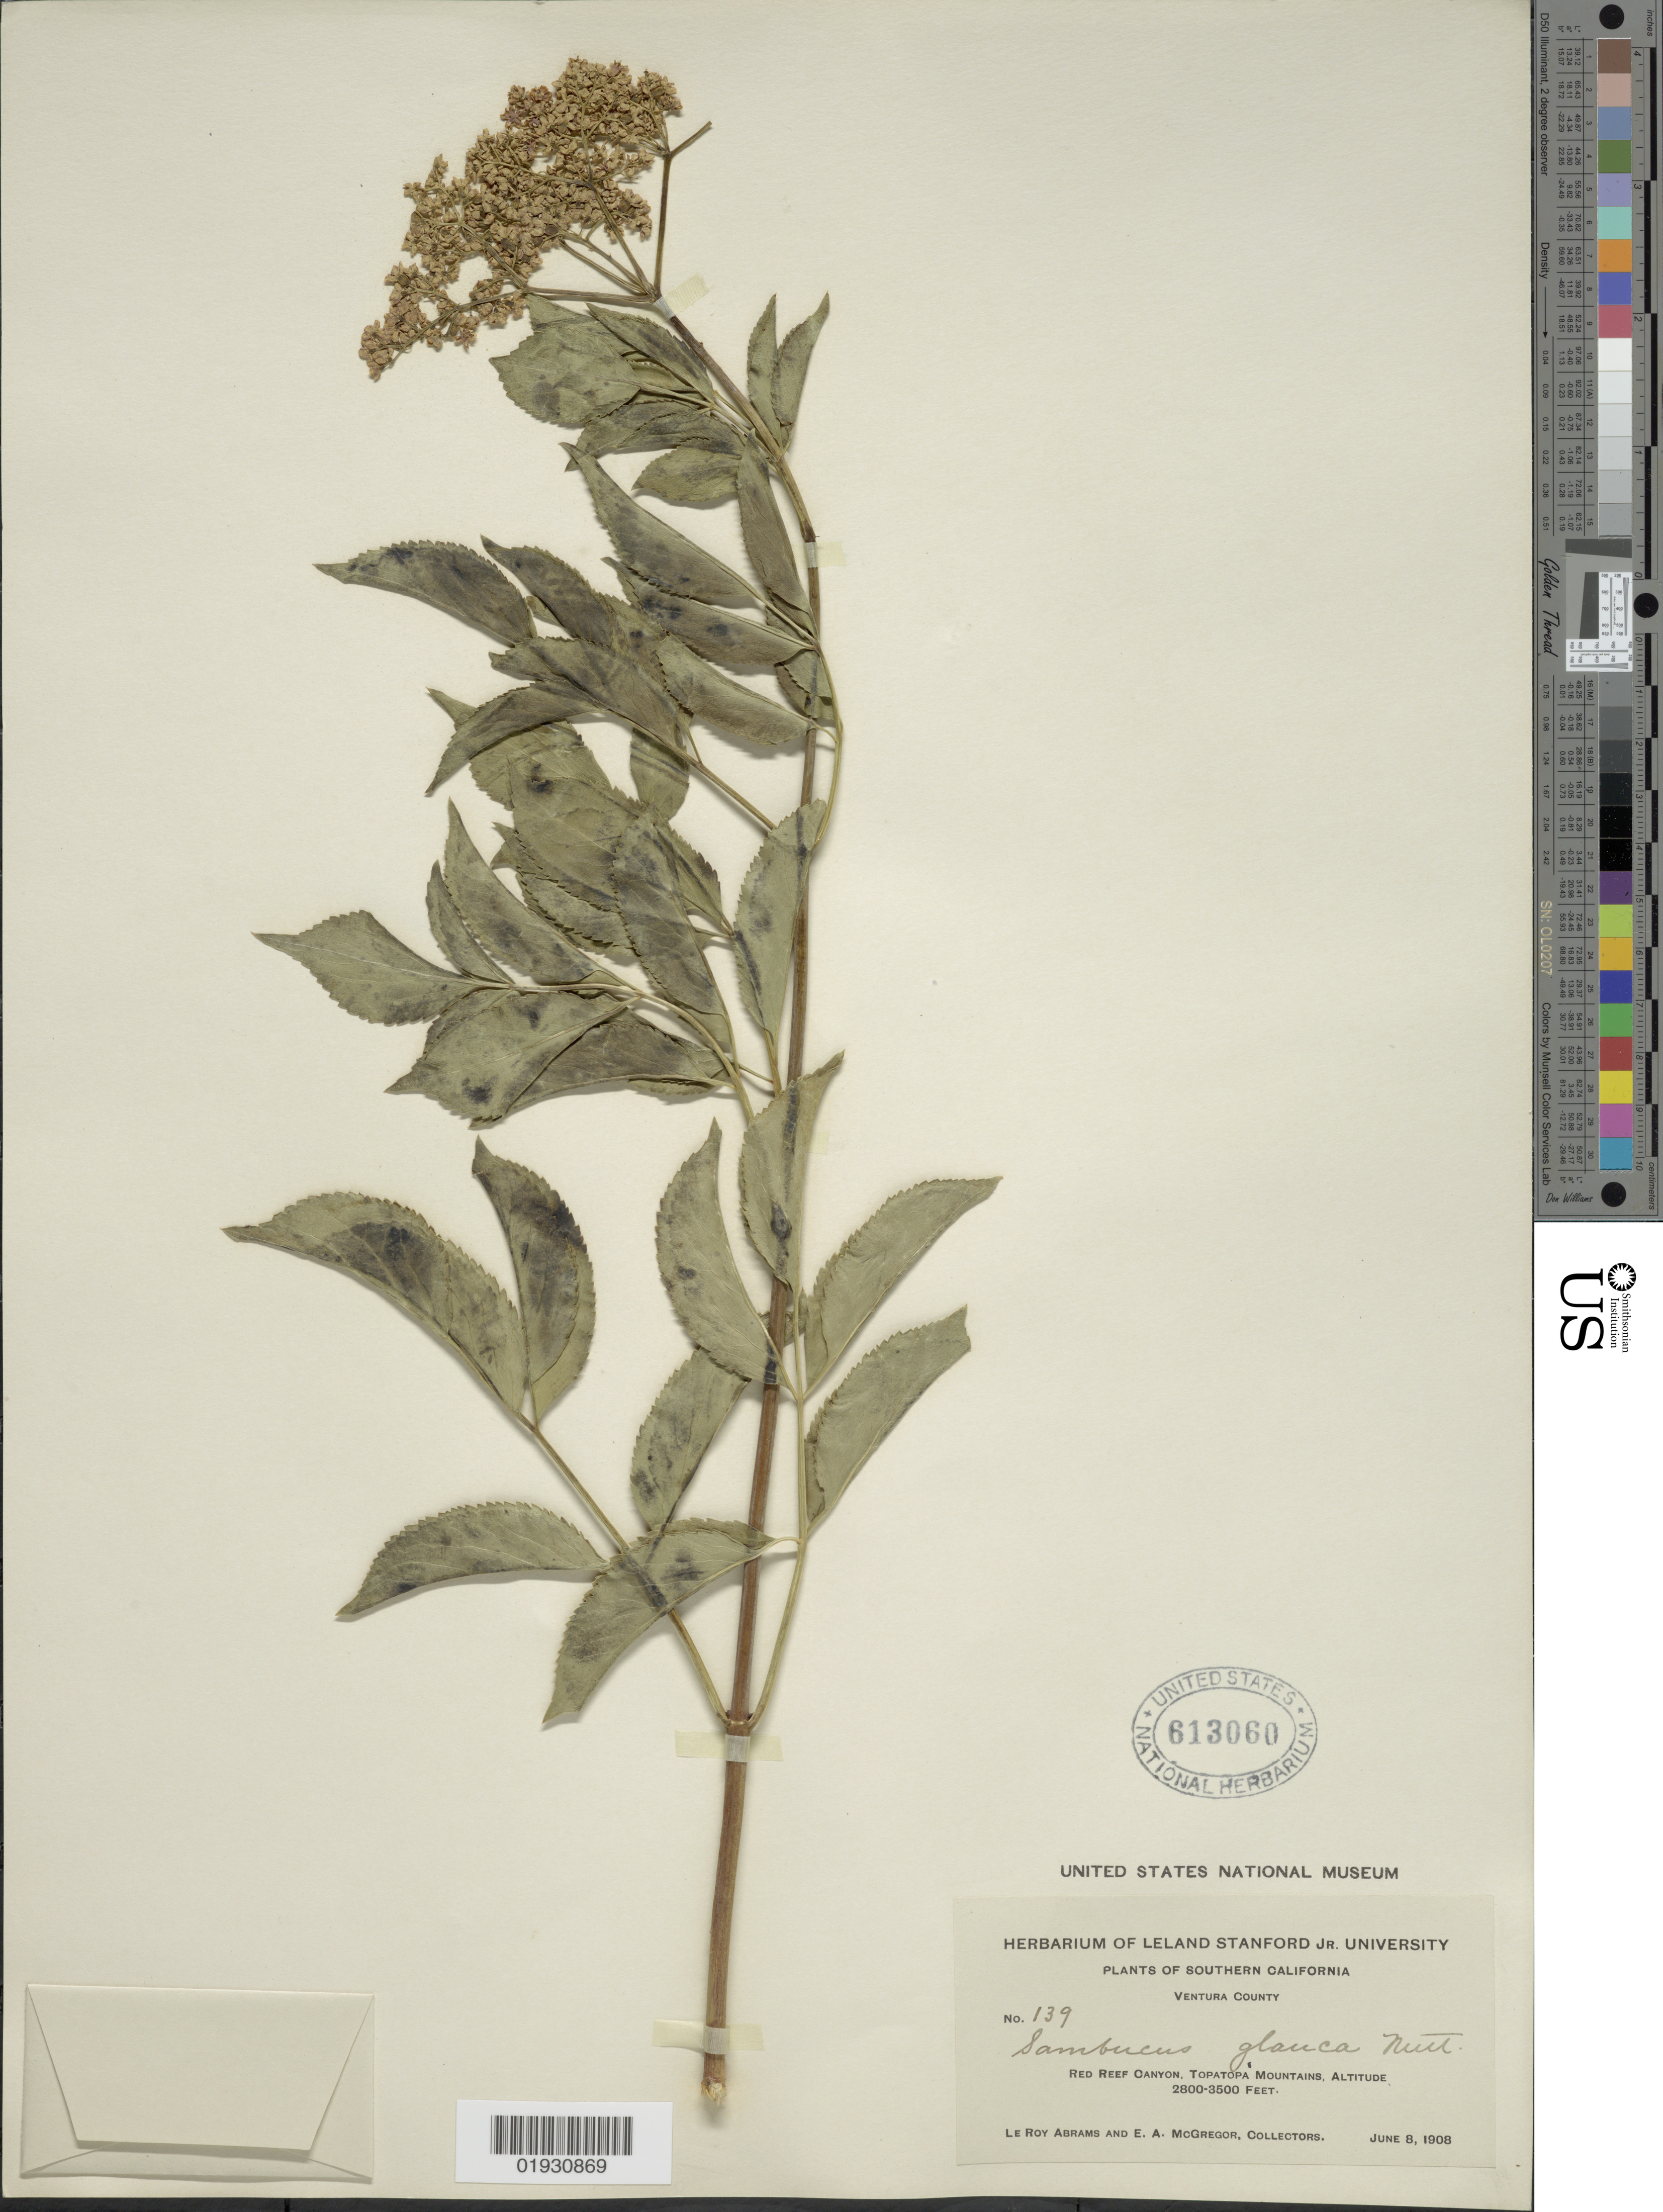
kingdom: Plantae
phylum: Tracheophyta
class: Magnoliopsida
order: Dipsacales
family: Viburnaceae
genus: Sambucus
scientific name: Sambucus cerulea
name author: Raf.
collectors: L. Abrams & E. A. McGregor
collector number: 139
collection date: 1908-06-08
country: United States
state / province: California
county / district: Ventura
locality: Southern California. Ventura County. Red Reef Canyon, Topatopa Mountains.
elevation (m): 853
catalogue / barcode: US 613060